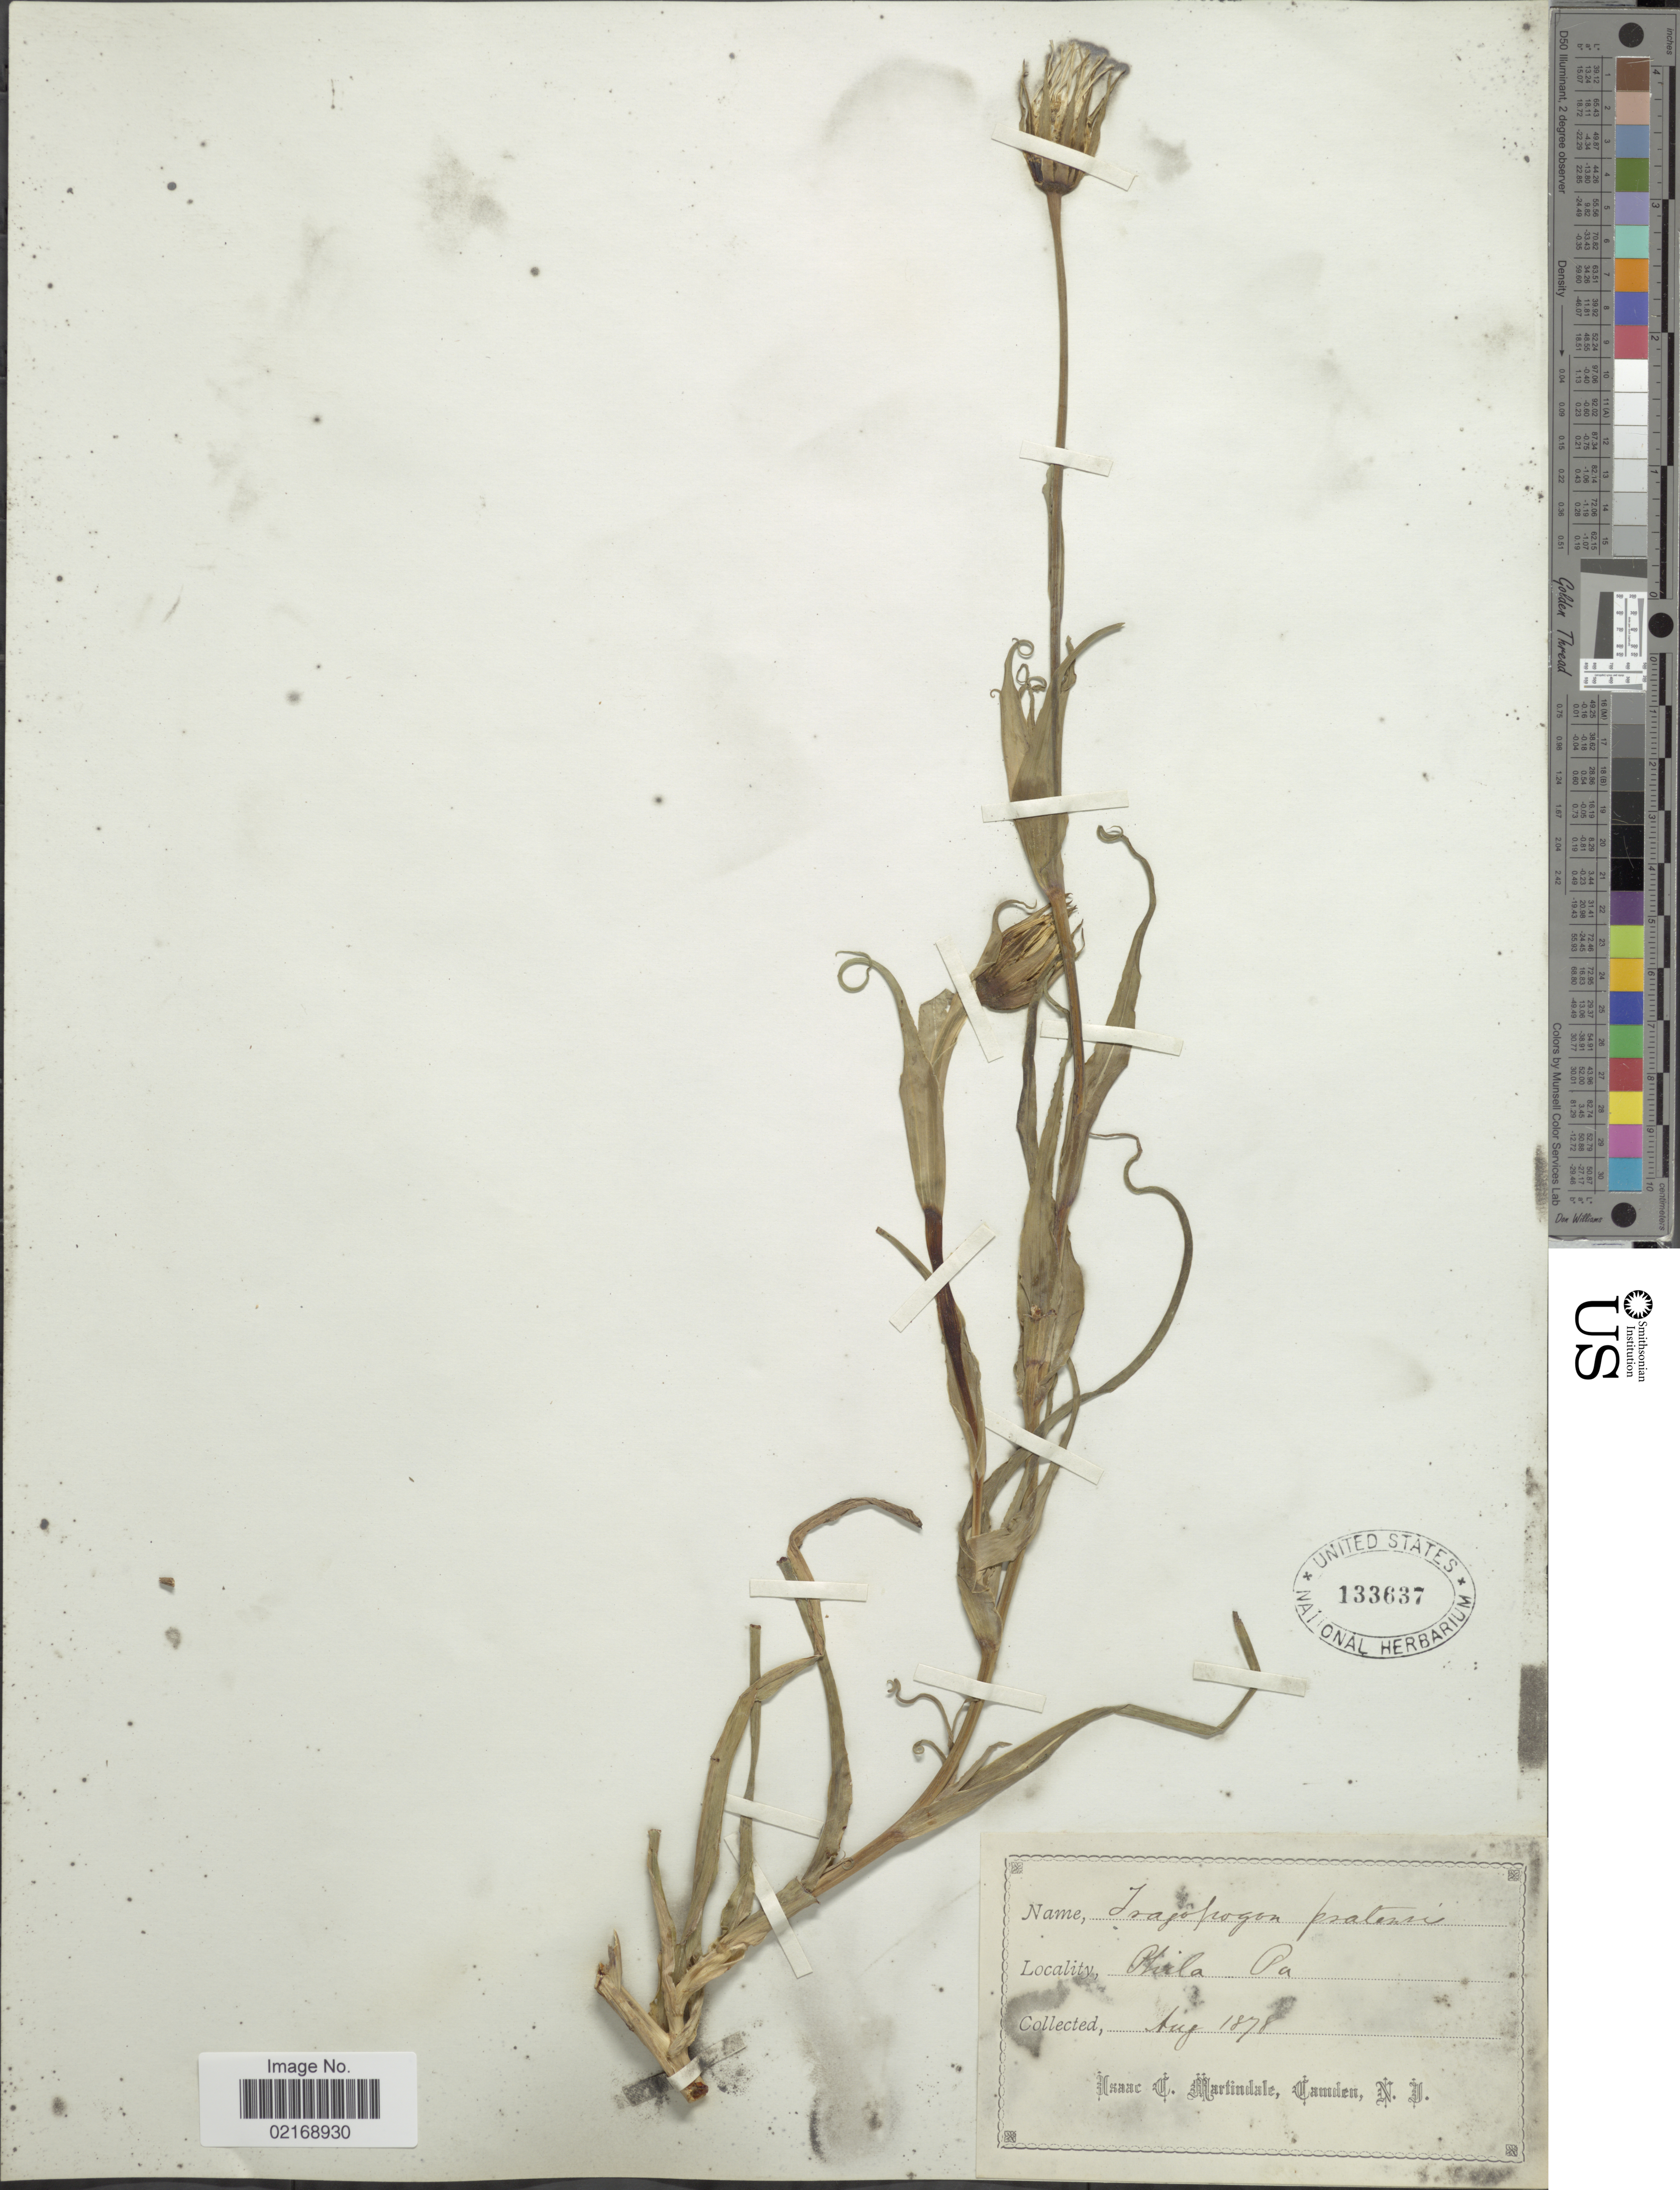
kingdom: Plantae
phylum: Tracheophyta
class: Magnoliopsida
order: Asterales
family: Asteraceae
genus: Tragopogon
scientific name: Tragopogon pratensis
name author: L.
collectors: I. Martindale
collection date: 1878-08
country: United States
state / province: Pennsylvania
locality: Philadelphia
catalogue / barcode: US 133637